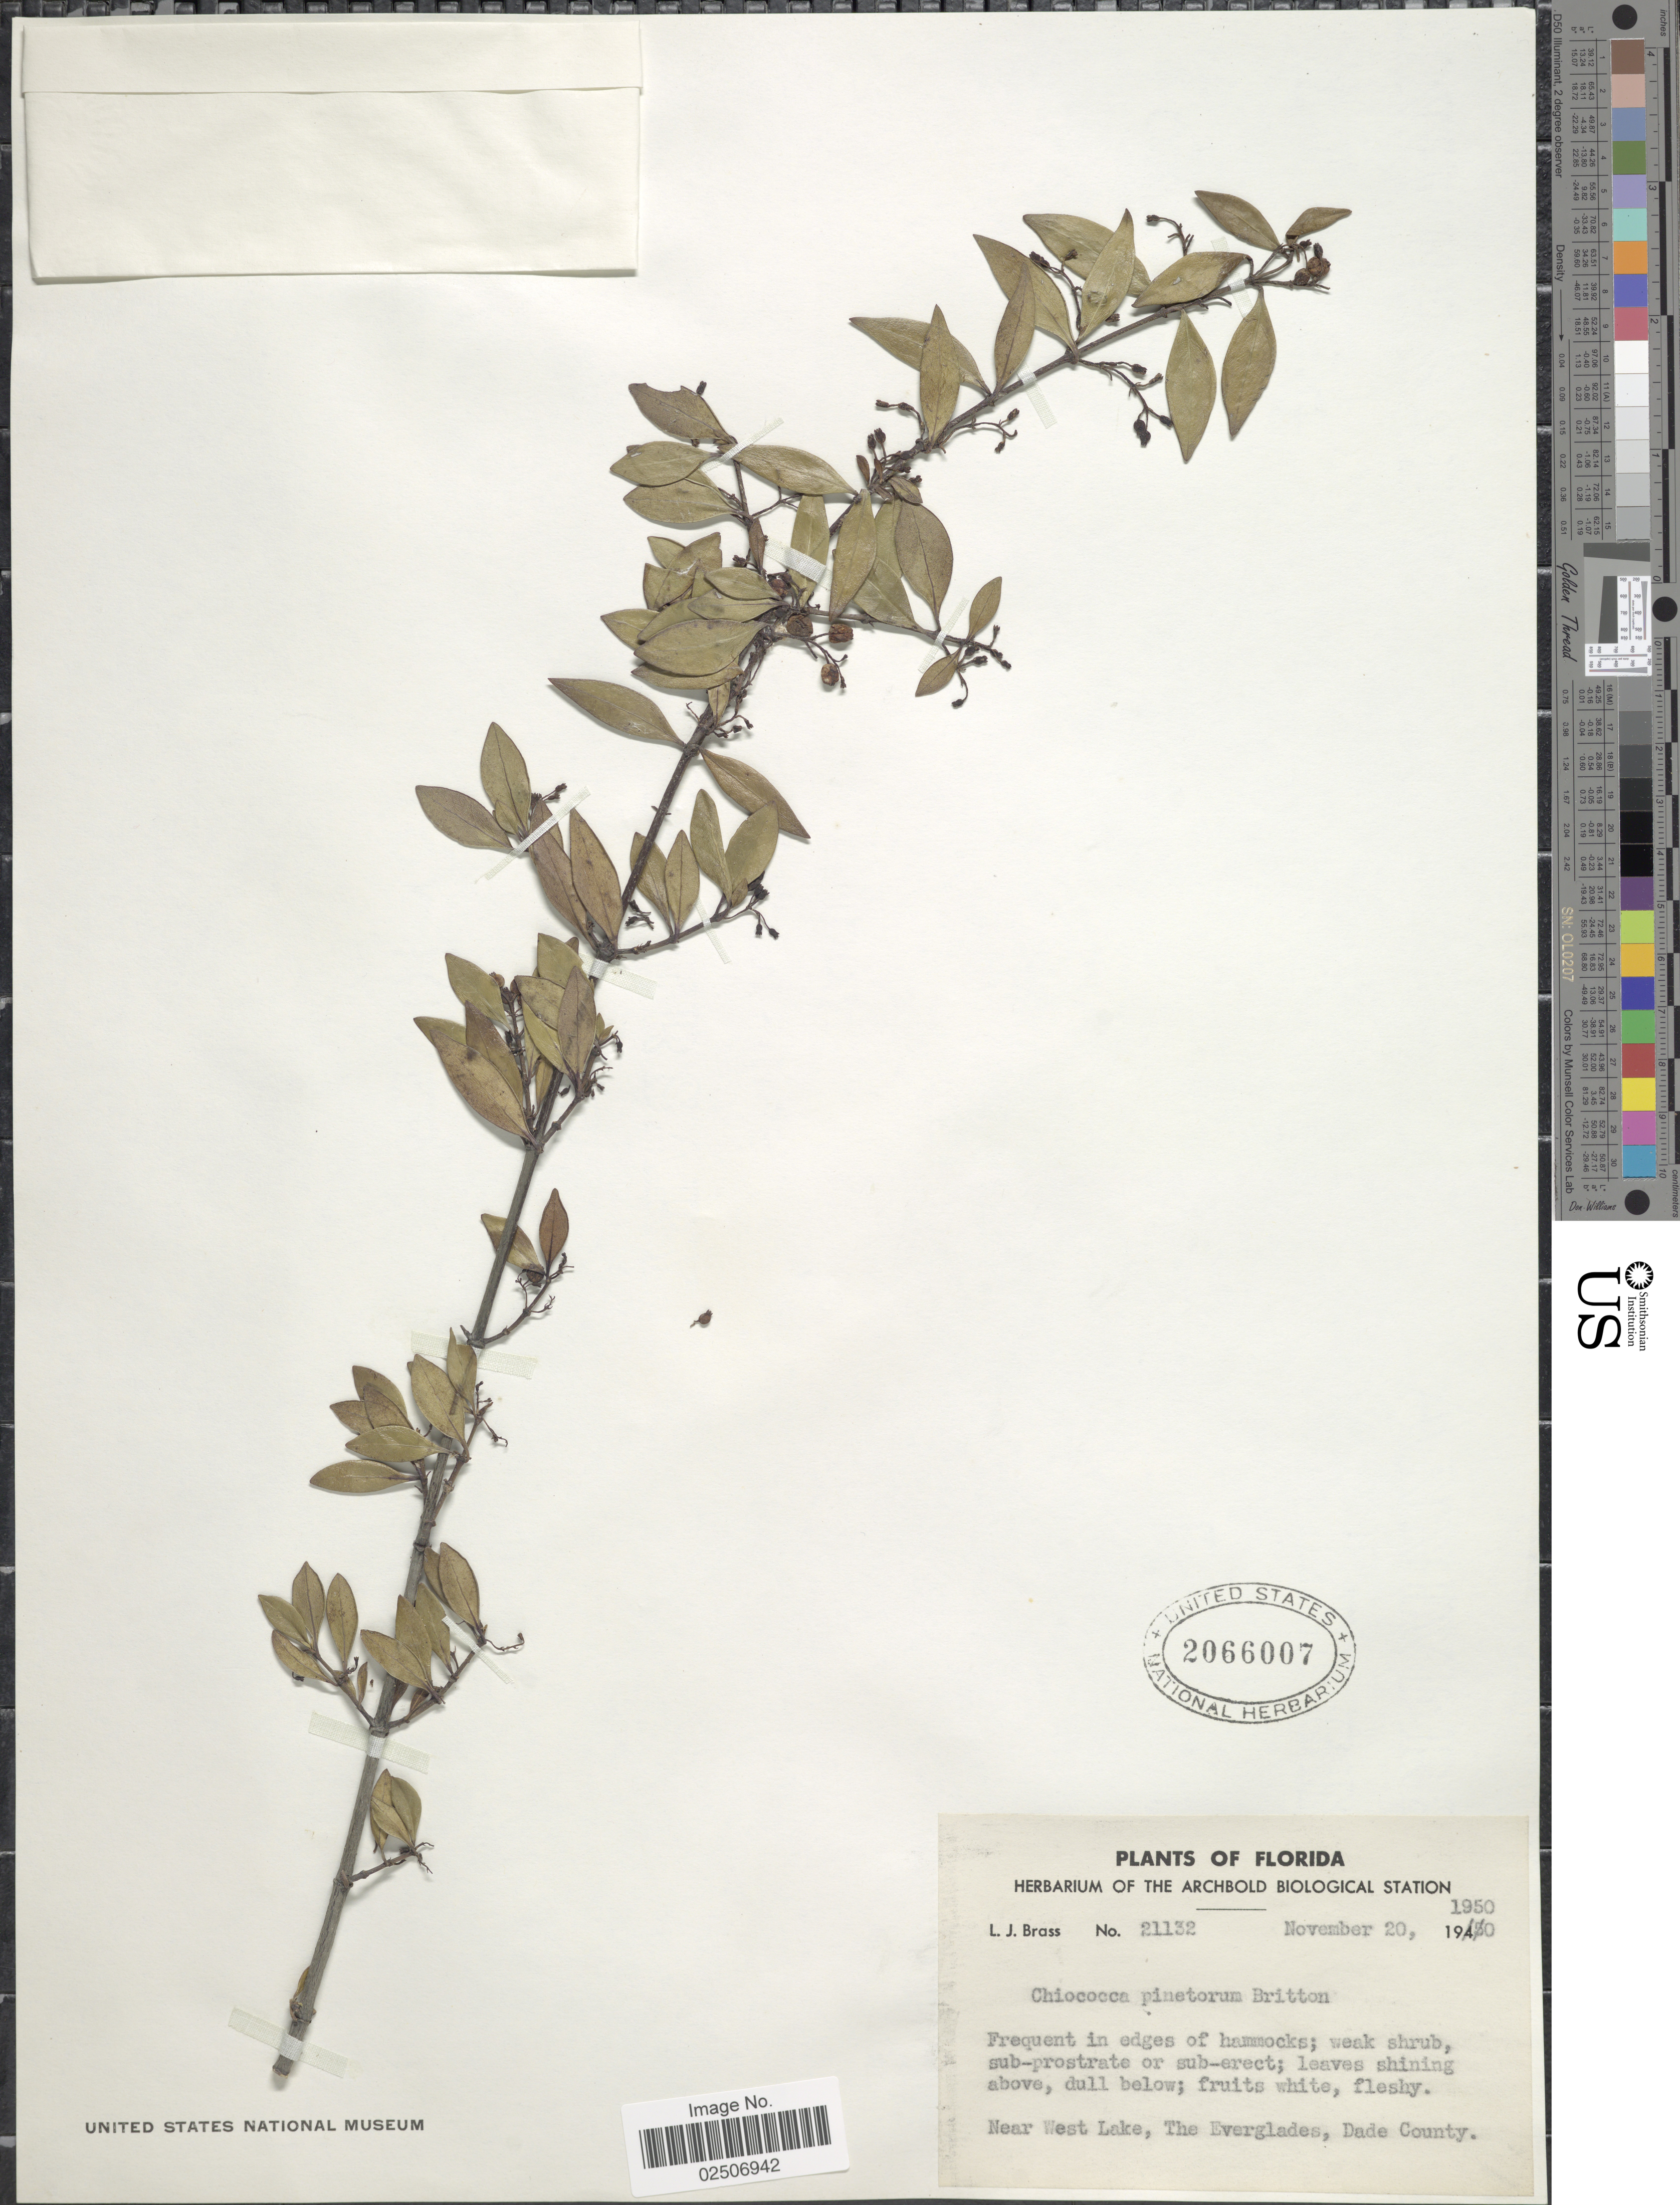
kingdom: Plantae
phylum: Tracheophyta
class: Magnoliopsida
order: Gentianales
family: Rubiaceae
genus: Chiococca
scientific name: Chiococca pinetorum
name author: Britton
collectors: L. J. Brass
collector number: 21132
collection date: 1950-11-20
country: United States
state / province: Florida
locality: Near West Lake, The Everglades, Dade County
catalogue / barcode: US 2066007